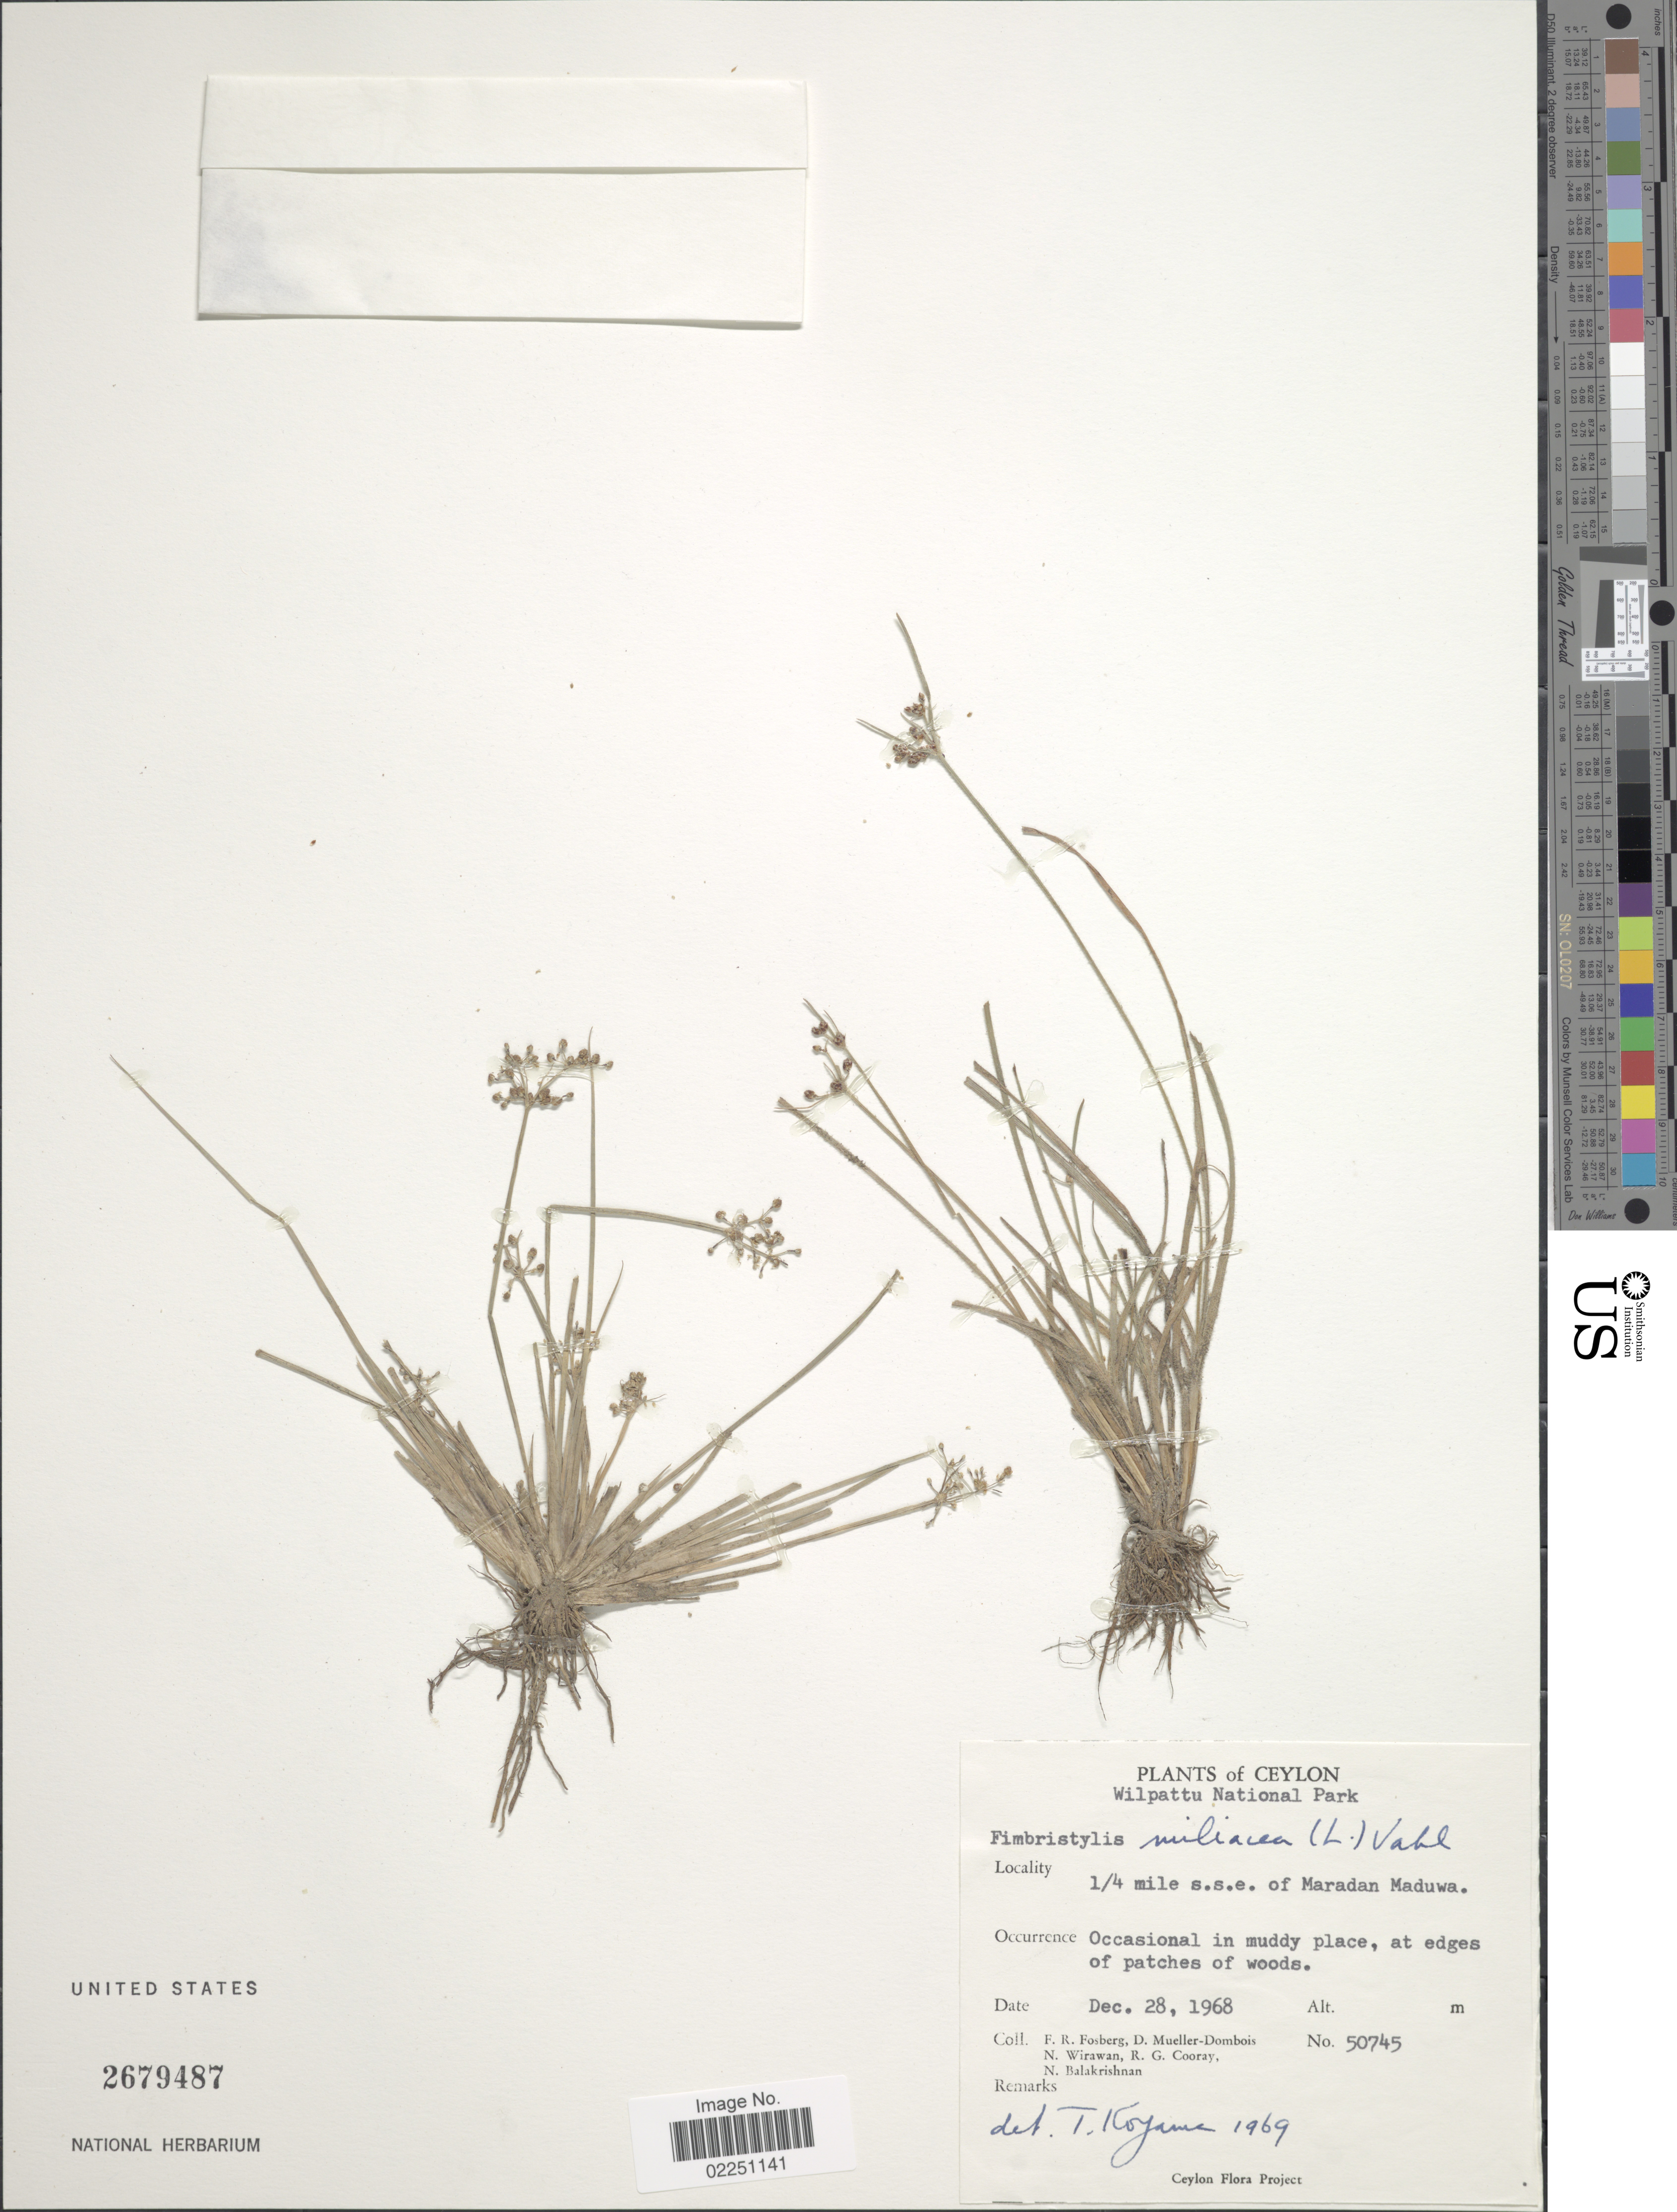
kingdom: Plantae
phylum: Tracheophyta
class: Liliopsida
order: Poales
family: Cyperaceae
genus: Fimbristylis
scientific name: Fimbristylis littoralis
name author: Gaudich.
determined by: Strong, M. T., (US), Smithsonian Institution - National Museum of Natural History (UNITED STATES)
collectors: F. R. Fosberg, D. Mueller-Dombois, N. Wirawan, R. Cooray & N. Balakrishnan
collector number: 50745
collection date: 1968-12-28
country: Sri Lanka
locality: Ceylon. Wilpattu National Park. 1/4 mile s.s.e. of Maradan Maduwa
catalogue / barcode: US 2679487